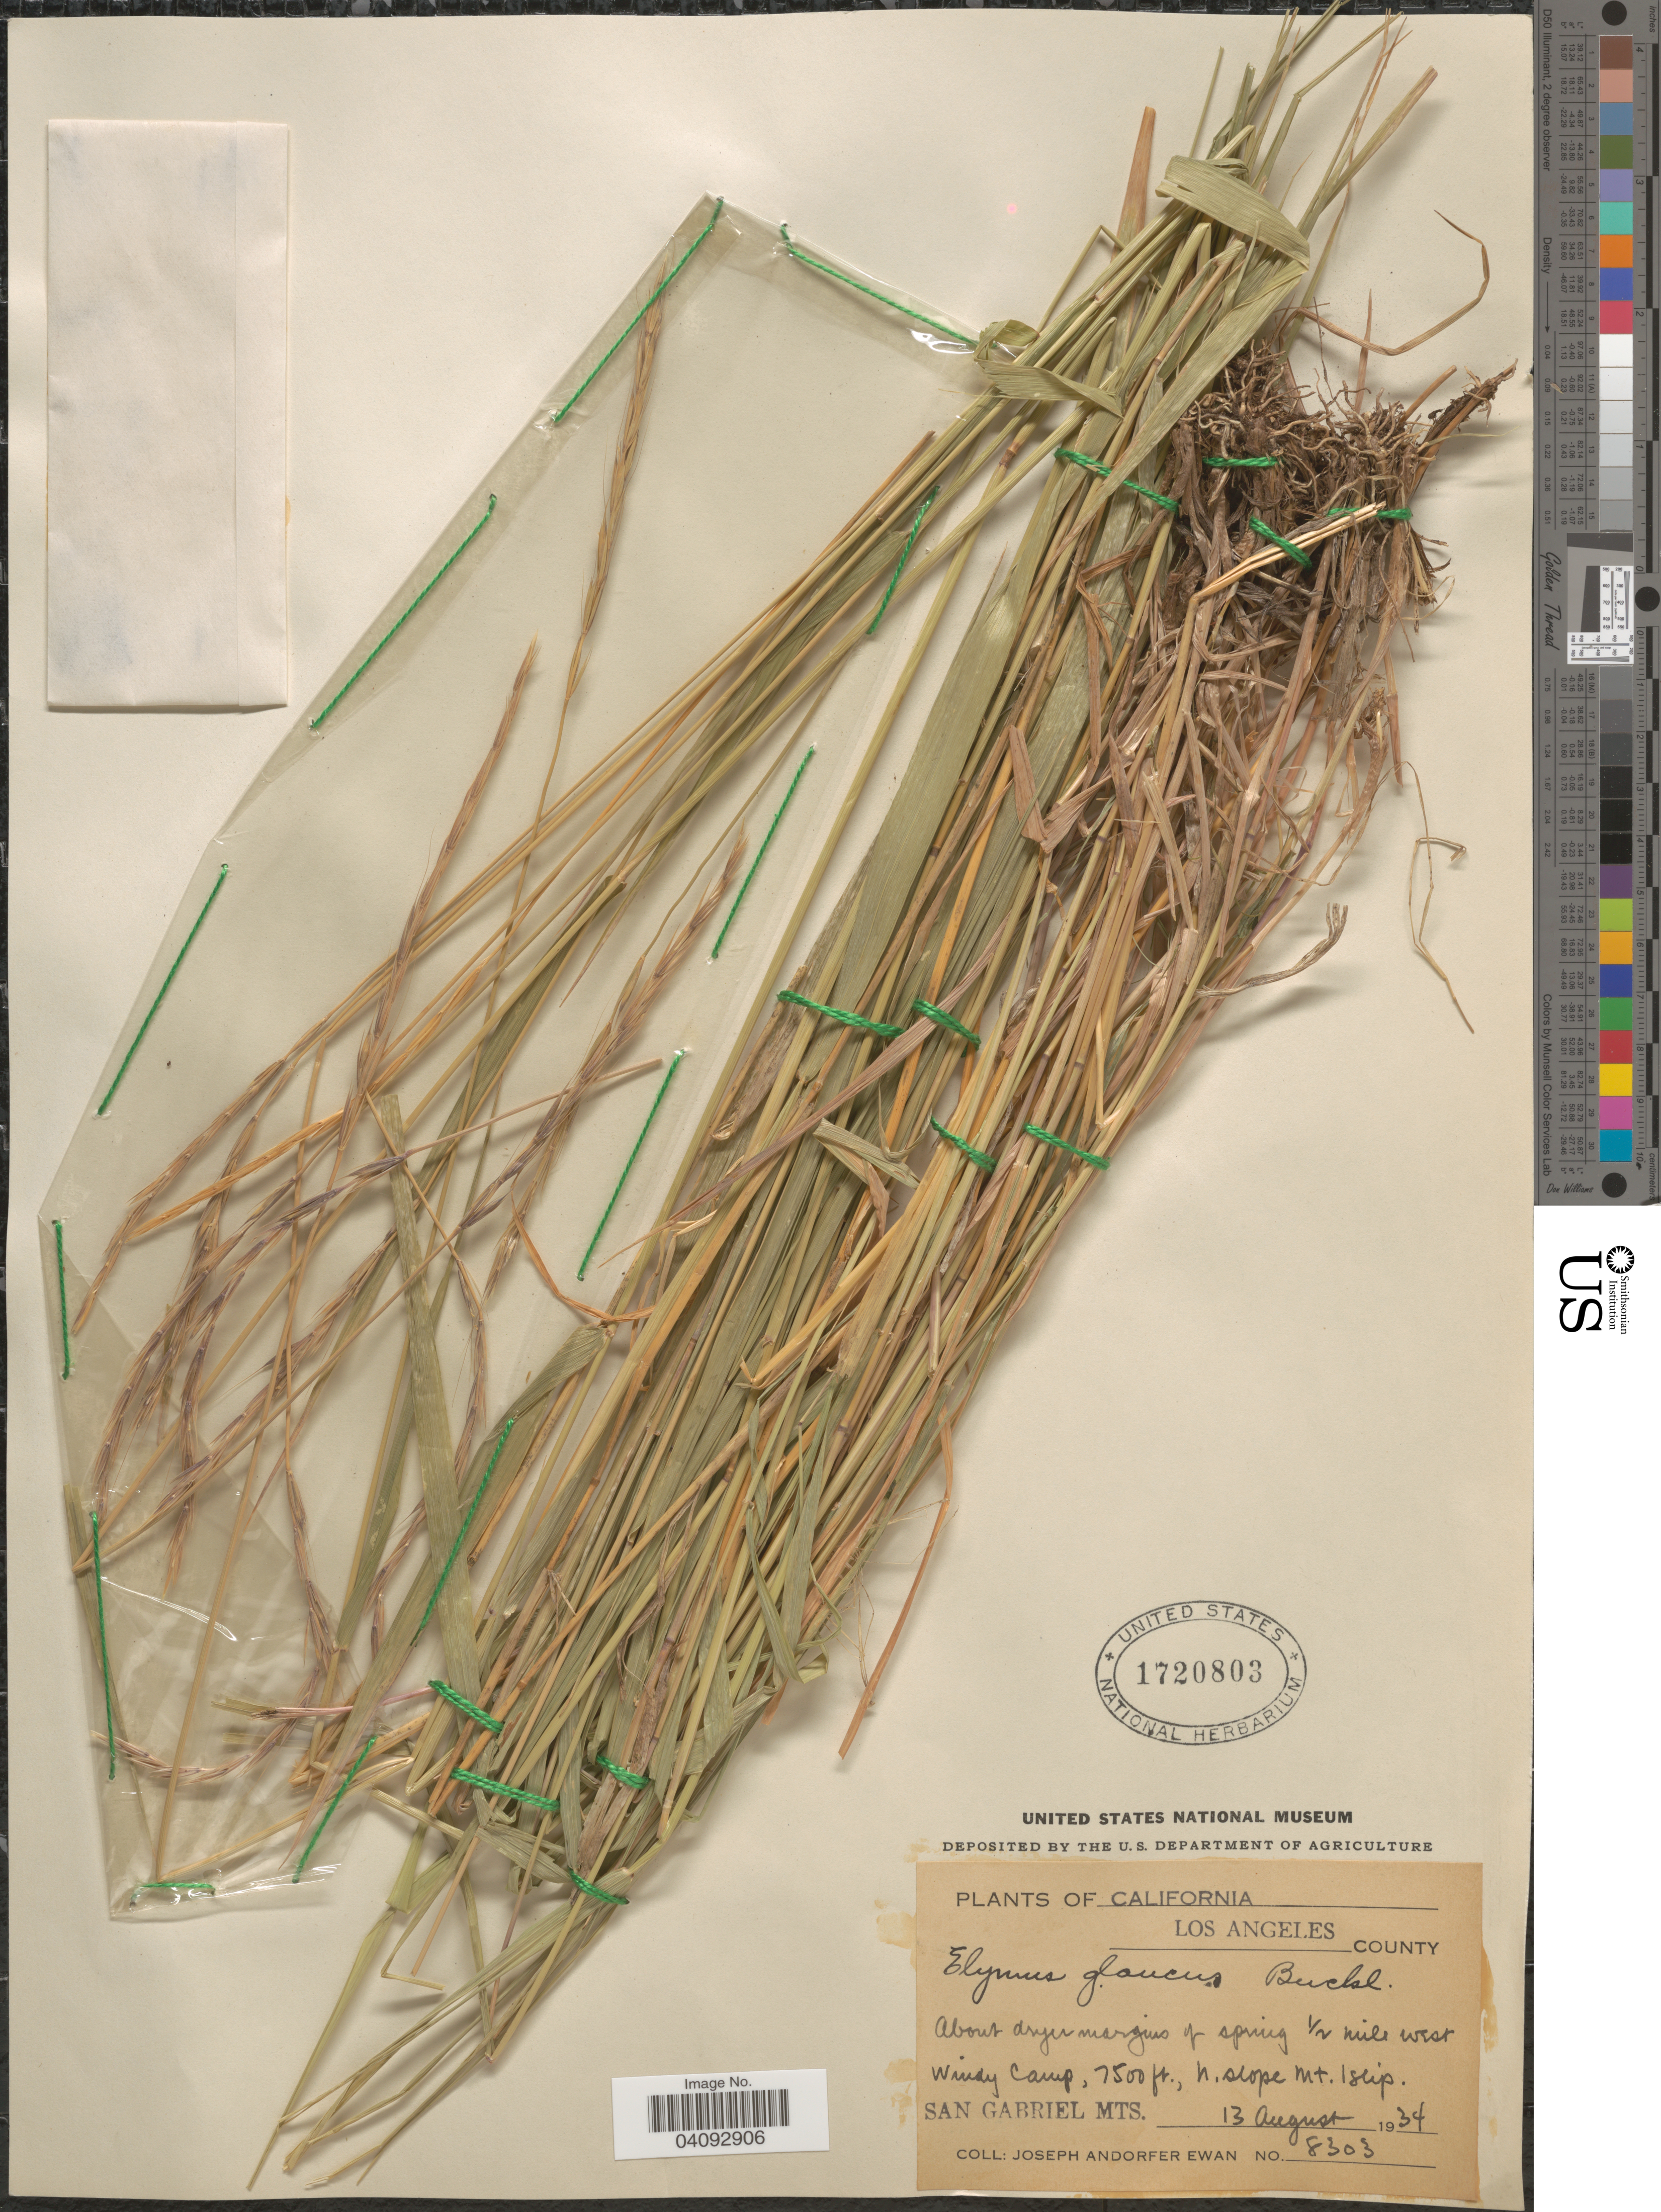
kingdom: Plantae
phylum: Tracheophyta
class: Liliopsida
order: Poales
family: Poaceae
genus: Elymus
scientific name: Elymus glaucus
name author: Buckley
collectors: J. A. Ewan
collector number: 8303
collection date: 1934-08-13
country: United States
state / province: California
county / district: Los Angeles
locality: Los Angeles County. About dryer marguis of spring ½ mile west windy camp, h. slope mt. 1 slip. San Gabriel Mts.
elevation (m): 2286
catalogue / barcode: US 1720803